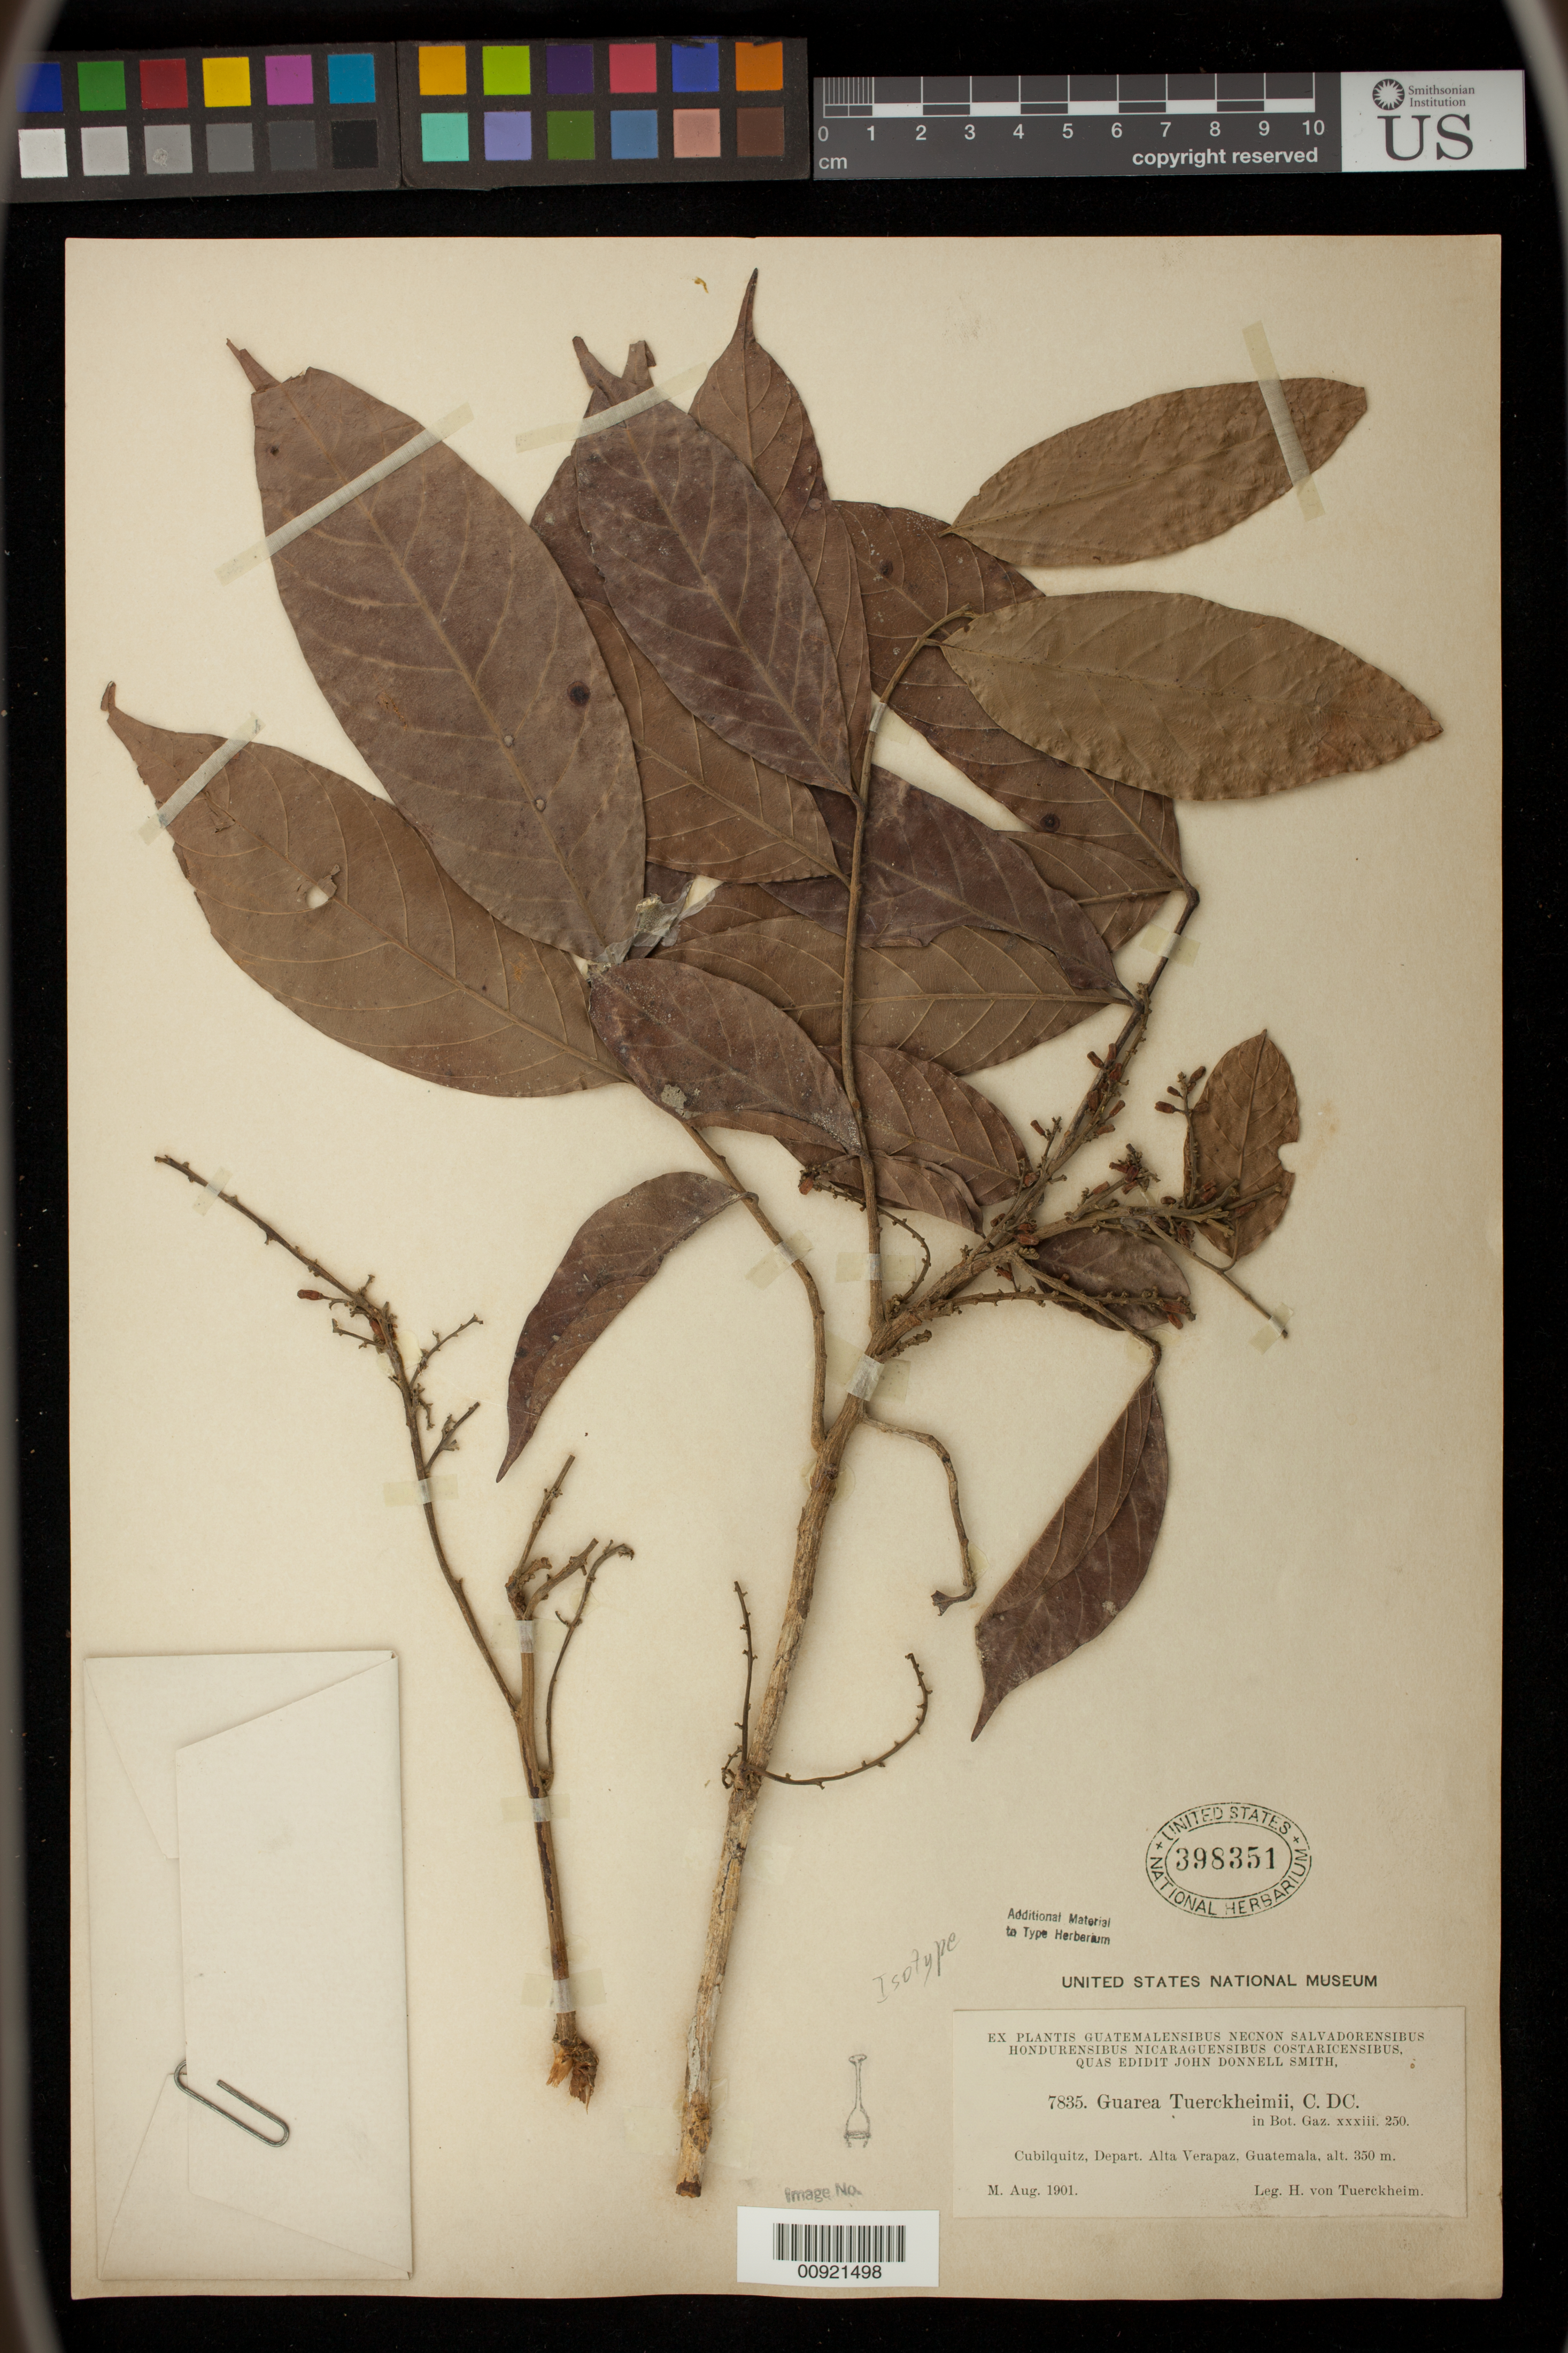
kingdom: Plantae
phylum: Tracheophyta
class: Magnoliopsida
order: Sapindales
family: Meliaceae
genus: Guarea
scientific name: Guarea tuerckheimii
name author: C. DC. ex Donn. Sm.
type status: Type Collection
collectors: H. von Türckheim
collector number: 7835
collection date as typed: Aug 1901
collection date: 1901-08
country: Guatemala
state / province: Alta Verapaz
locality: Cubilquitz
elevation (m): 350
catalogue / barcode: US 398351